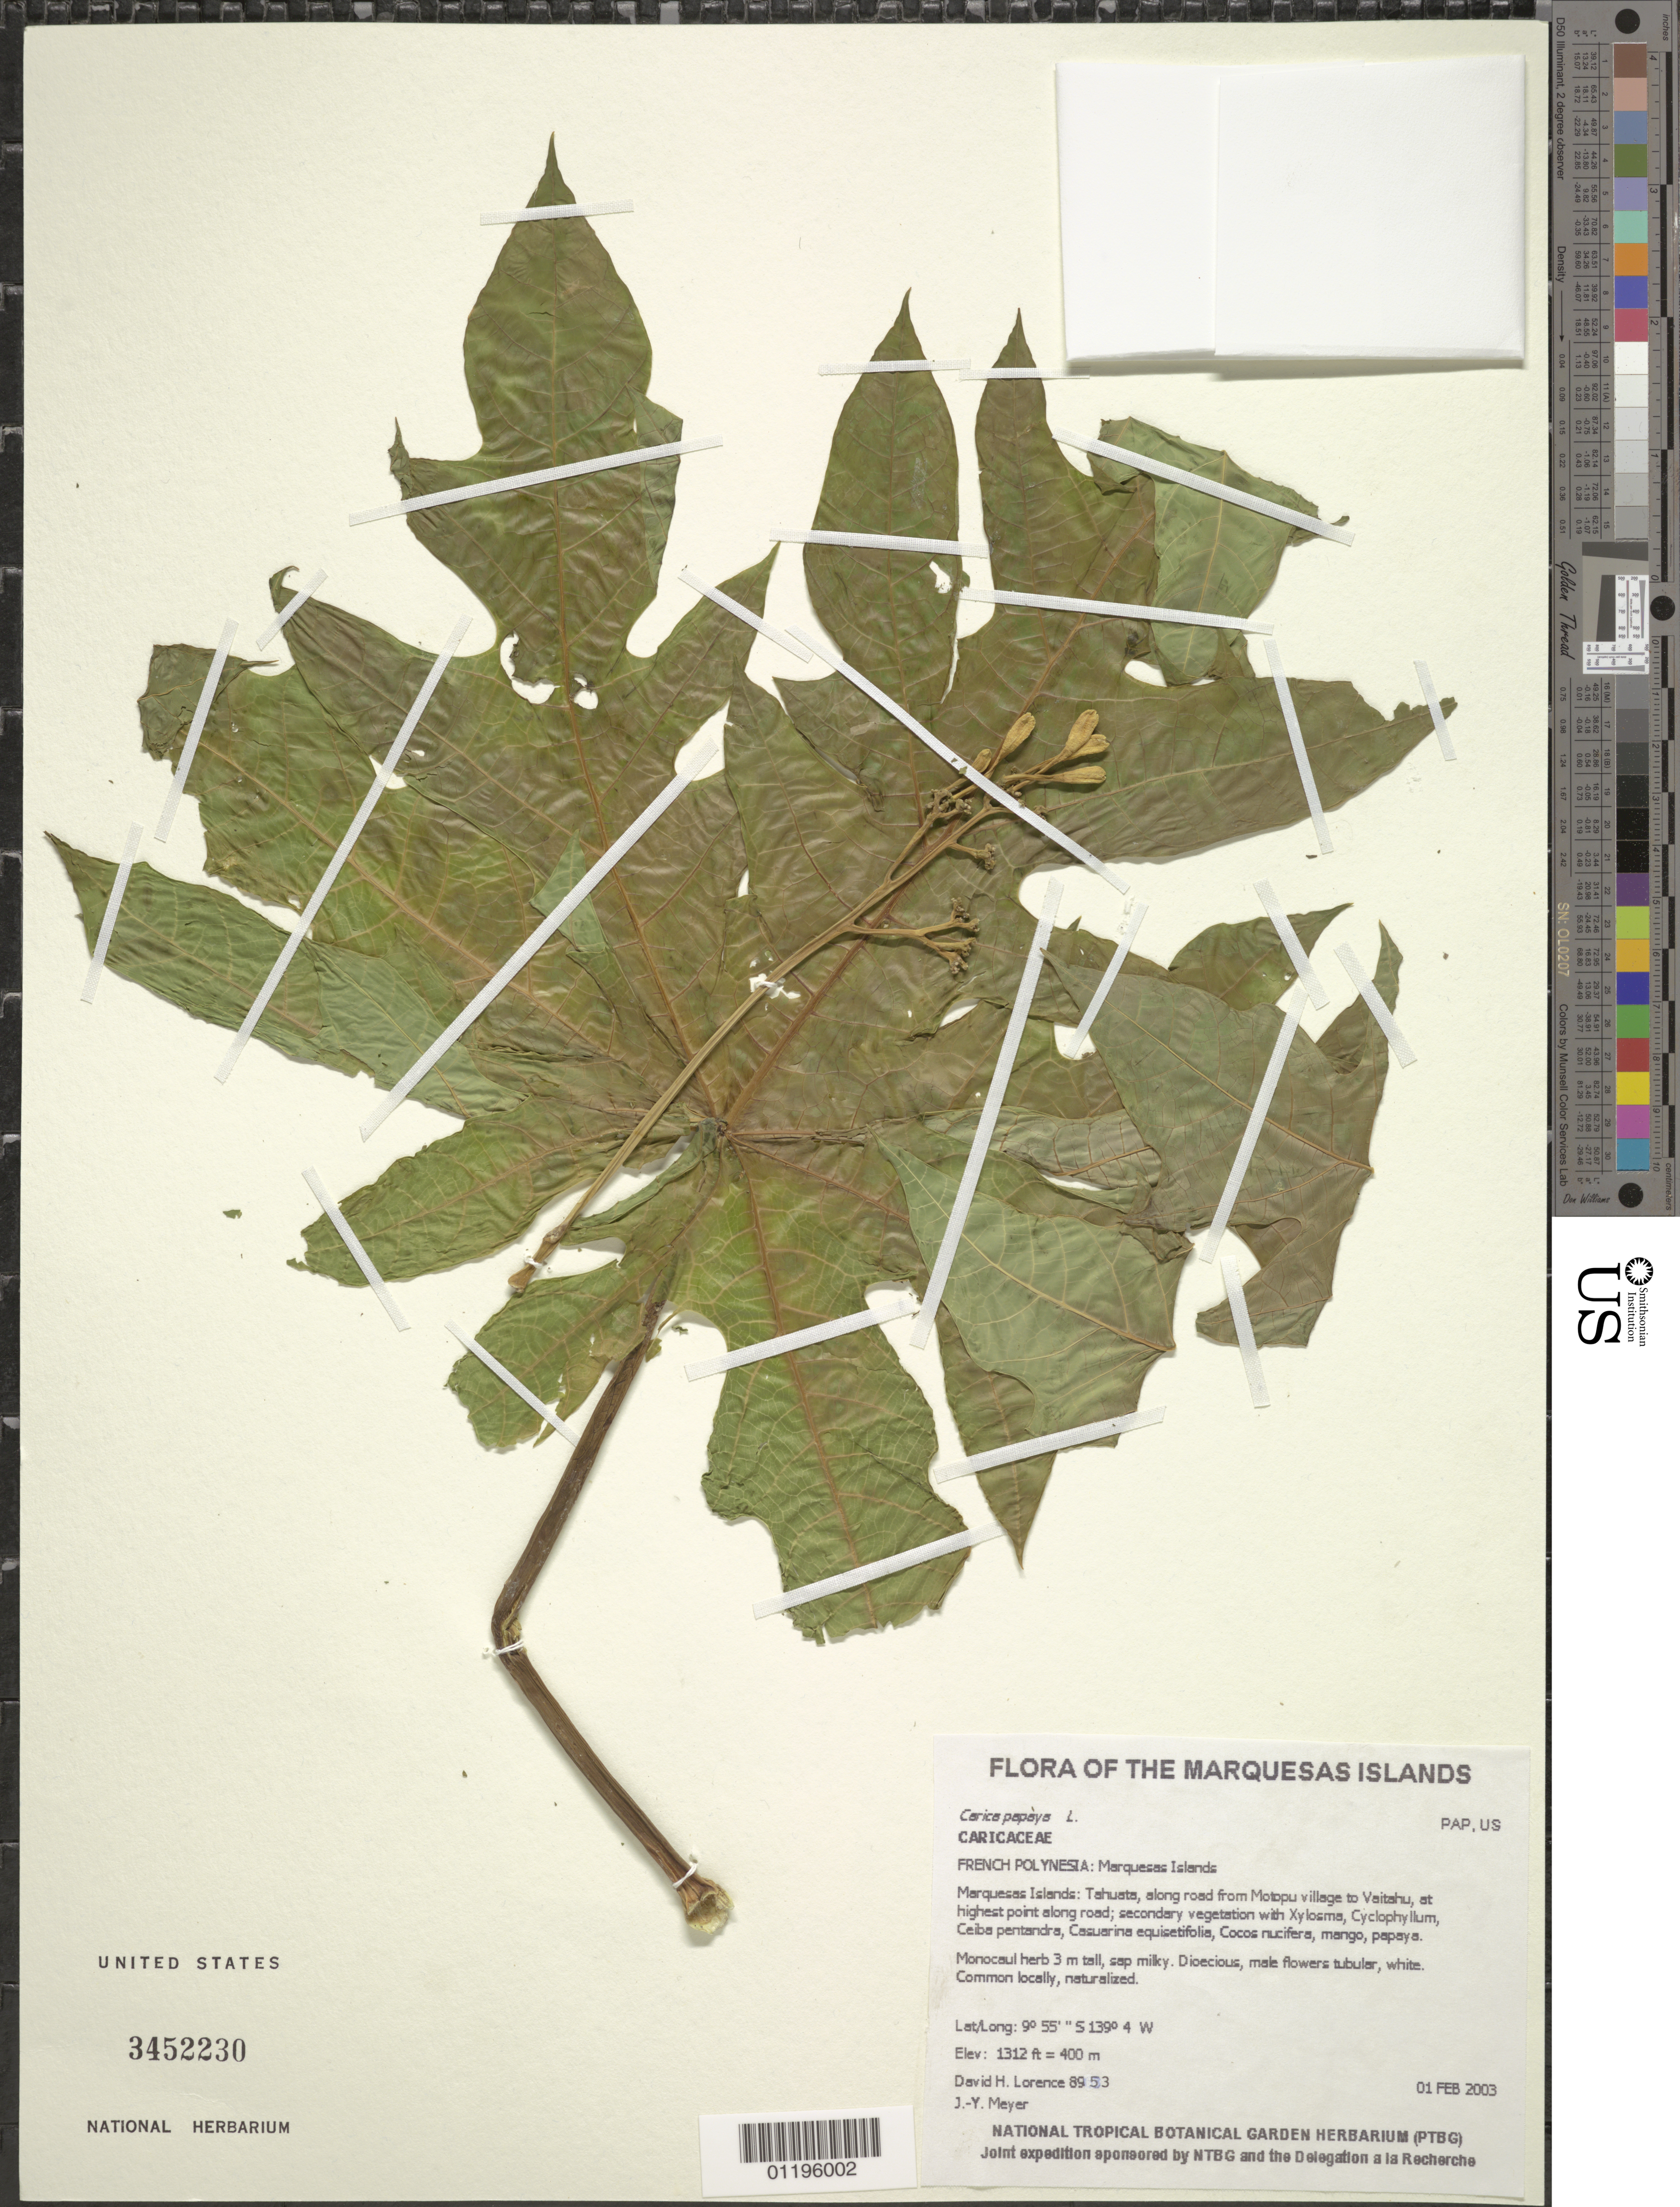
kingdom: Plantae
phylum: Tracheophyta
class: Magnoliopsida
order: Brassicales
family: Caricaceae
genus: Carica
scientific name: Carica papaya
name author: L.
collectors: D. Lorence & J.-Y. Meyer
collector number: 8953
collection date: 2003-02-01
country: French Polynesia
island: Tahuata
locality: Along road from Motopu village to Vaitahu, at highest point along road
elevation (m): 400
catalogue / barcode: US 3452230